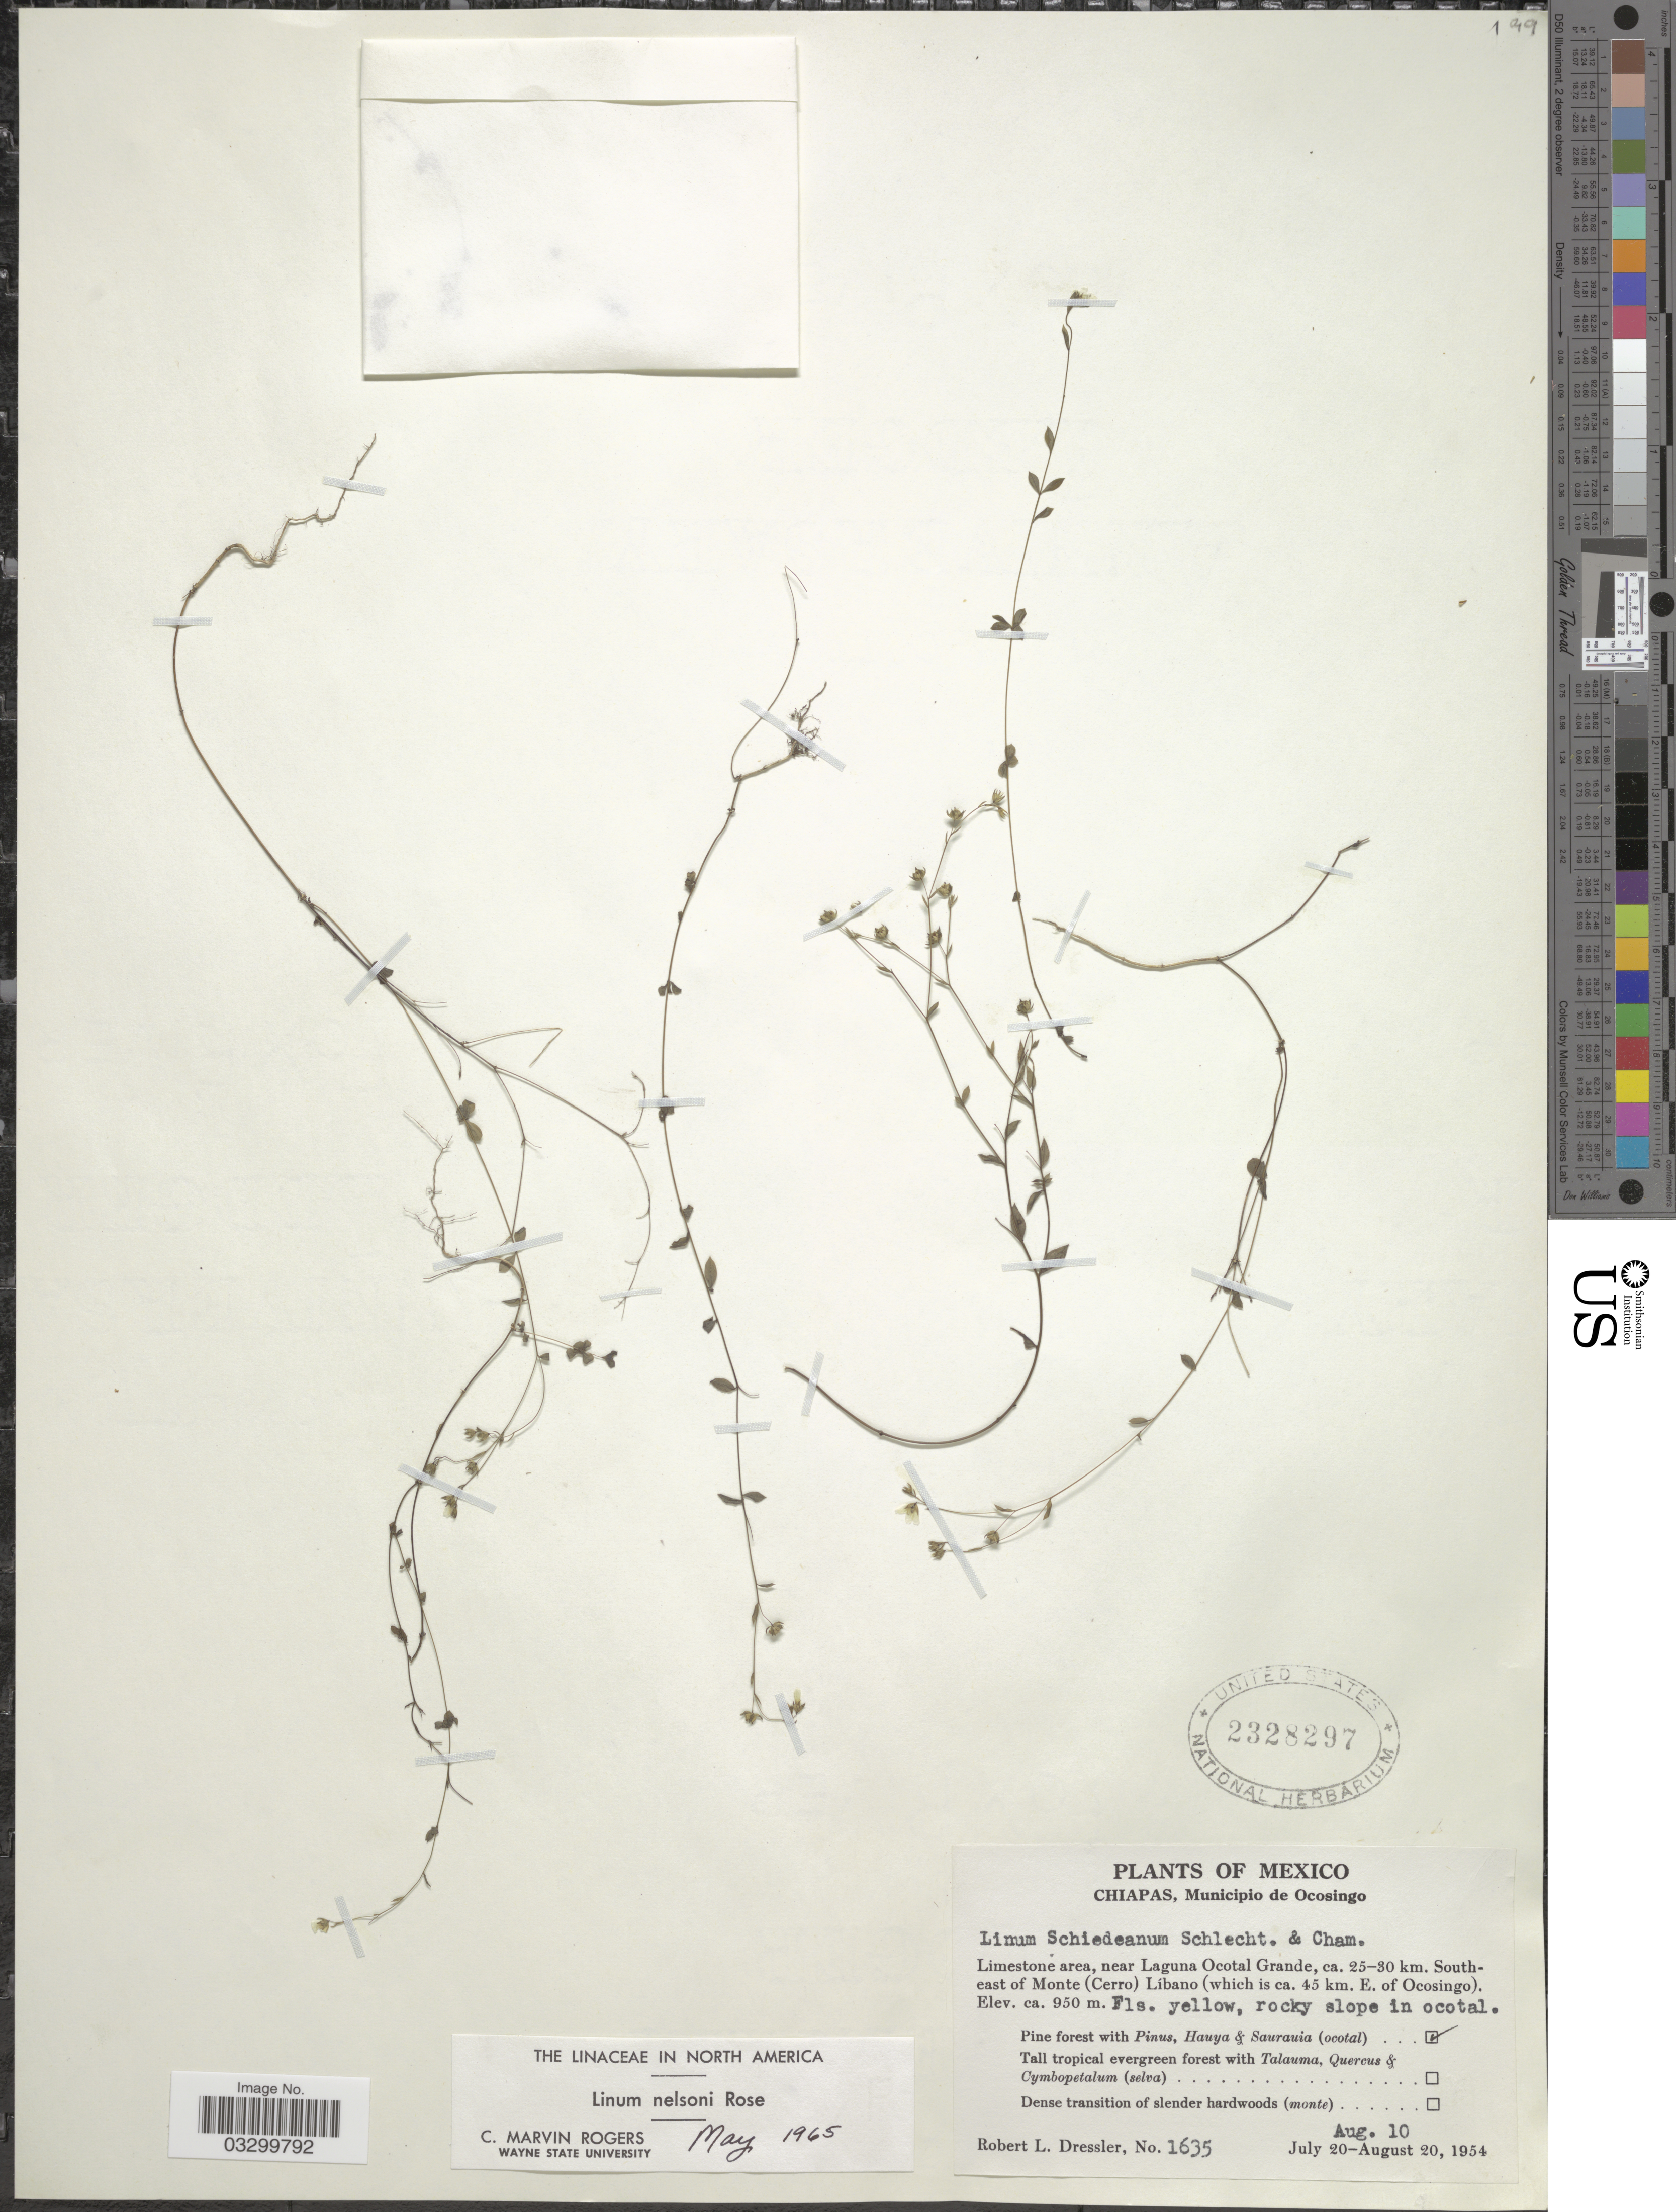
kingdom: Plantae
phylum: Tracheophyta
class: Magnoliopsida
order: Malpighiales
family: Linaceae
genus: Linum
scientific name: Linum nelsonii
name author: Rose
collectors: R. Dressler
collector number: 1635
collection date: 1954-08-10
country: Mexico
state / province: Chiapas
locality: Muncipio de Ocosingo. Limestone area, near Laguna Ocotal Grande, ca. 25-30 km. Southeast of Monte (Cerro) Líbano (which is ca. 45 km. E. of Ocosingo).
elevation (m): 950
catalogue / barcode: US 2328297